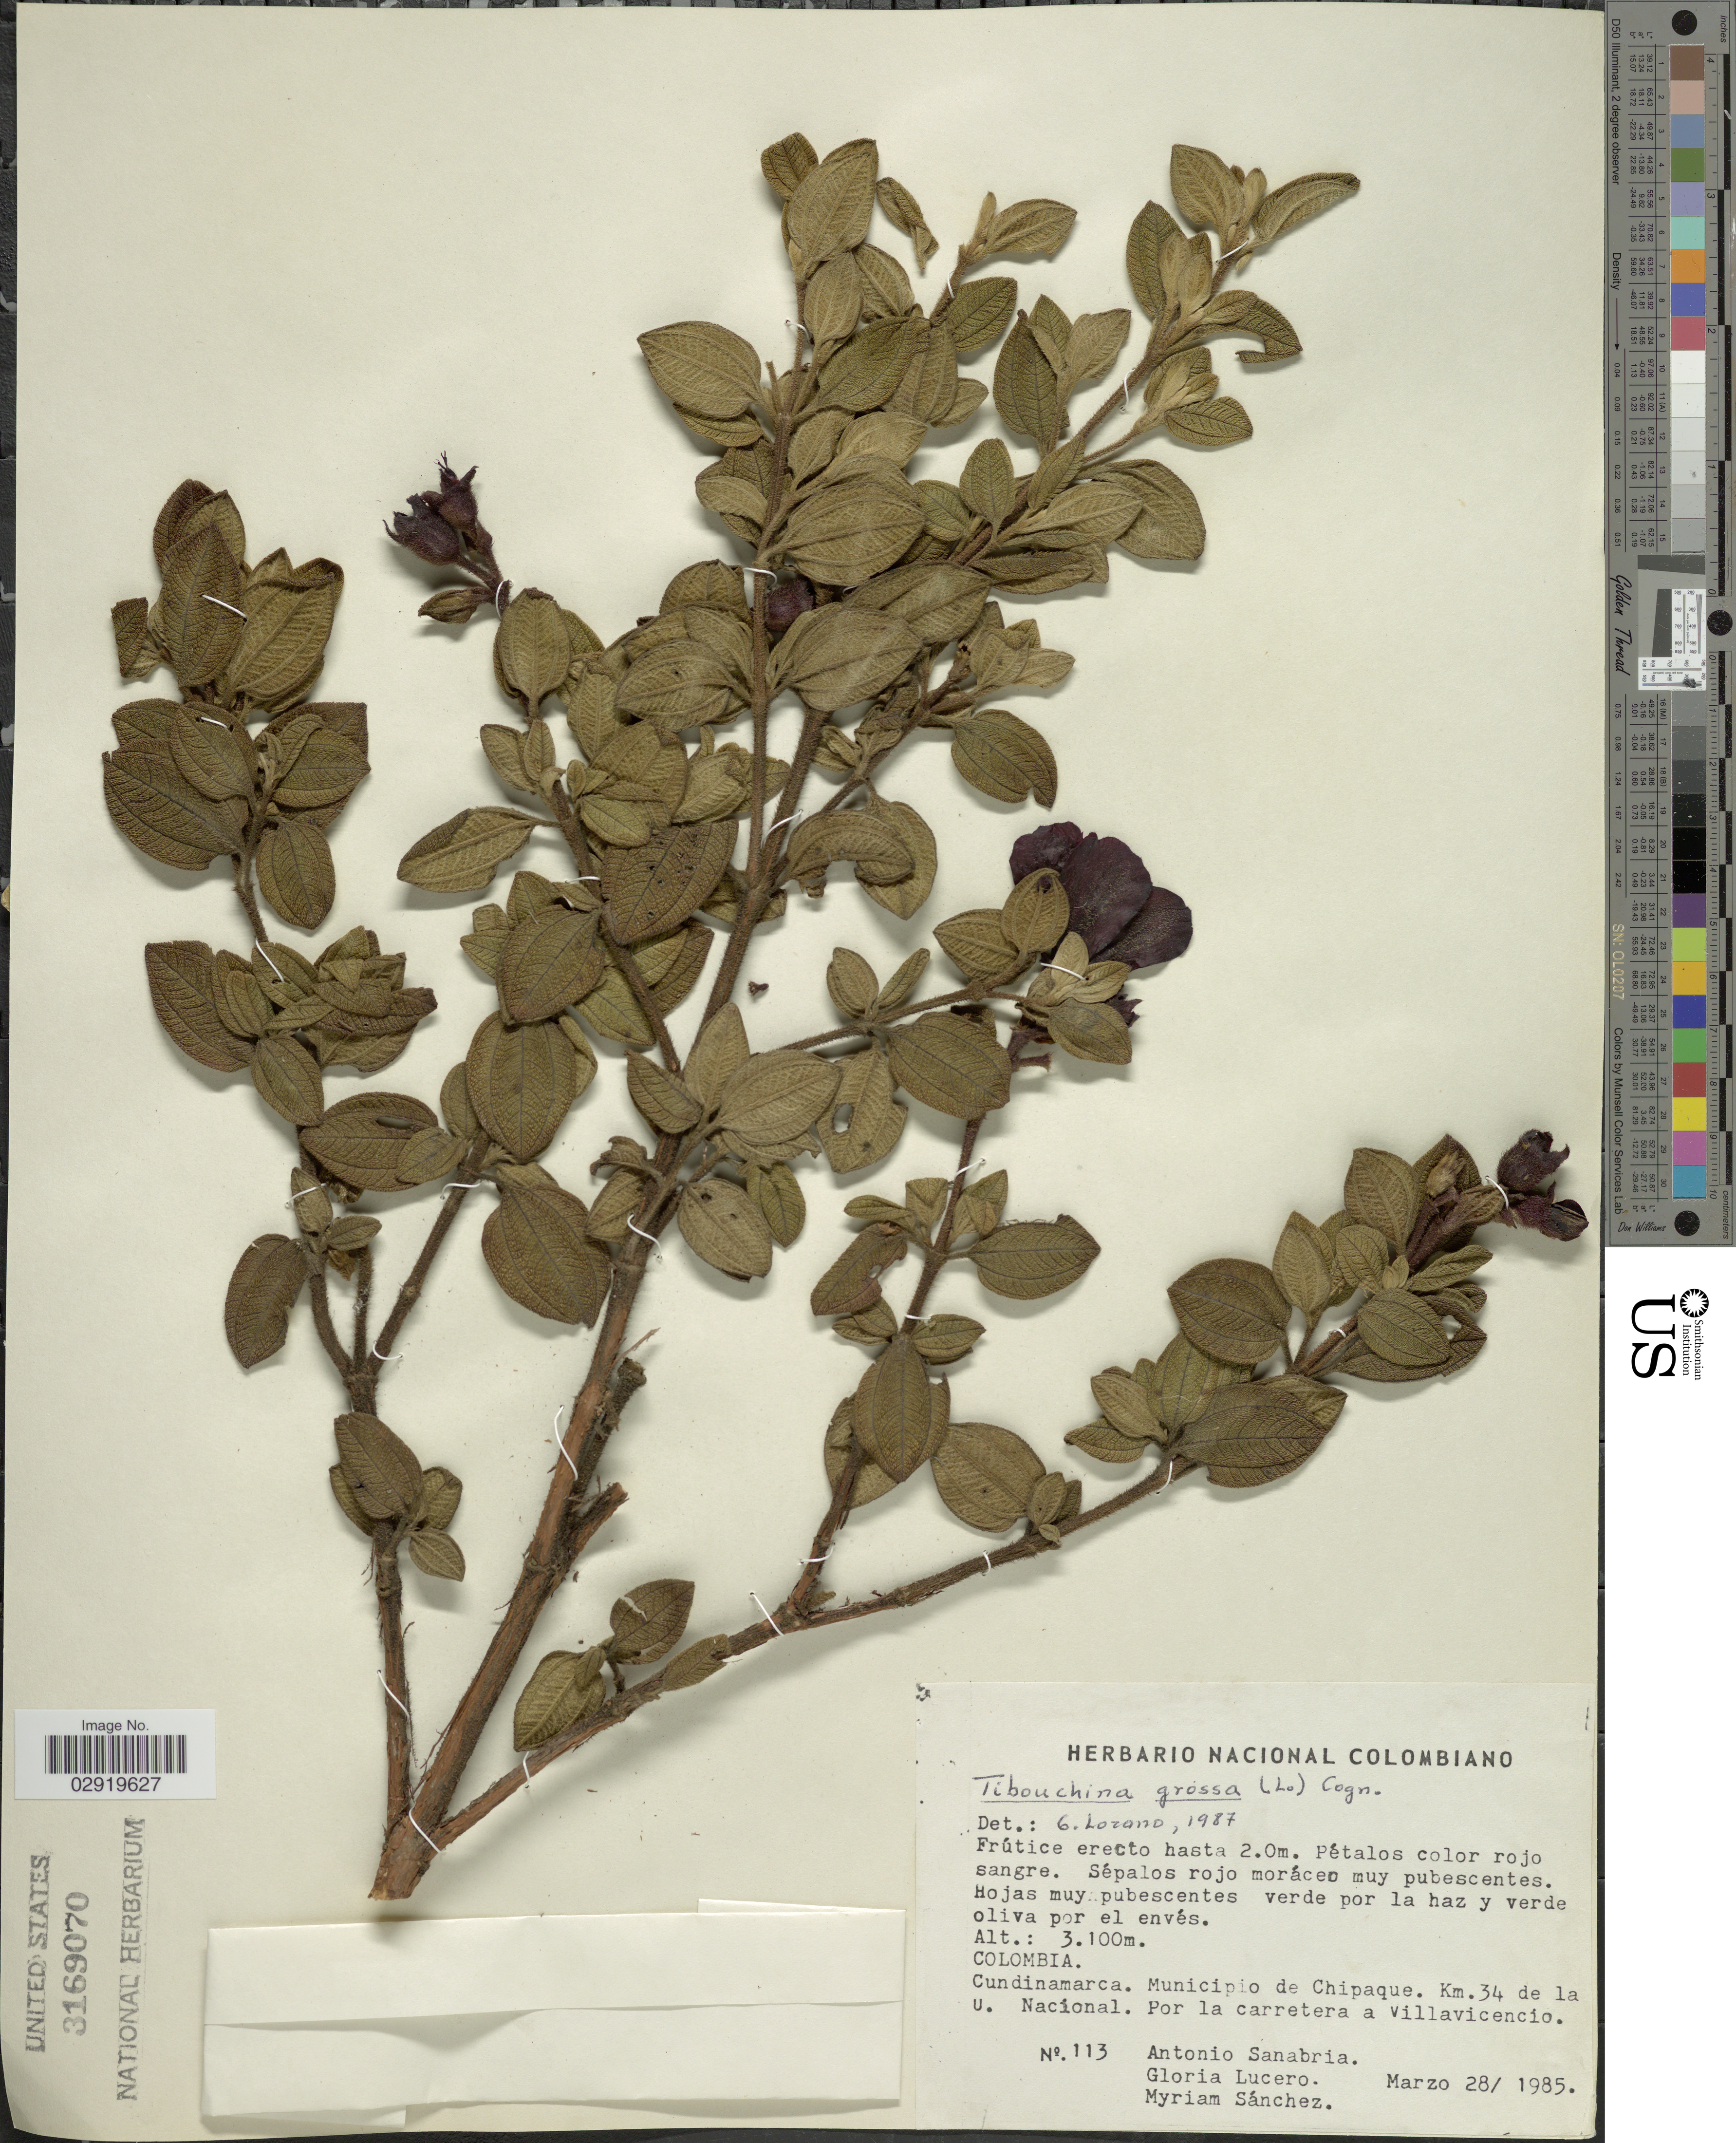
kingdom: Plantae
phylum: Tracheophyta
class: Magnoliopsida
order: Myrtales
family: Melastomataceae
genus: Chaetogastra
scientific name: Chaetogastra grossa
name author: (L. f.) P.J.F. Guim. & Michelang.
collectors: A. Sanabria, G. Lucero & M. Sánchez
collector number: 113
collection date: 1985-03-28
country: Colombia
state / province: Cundinamarca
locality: Municipio de Chipaque. Km. 34 de la U. Nacional. Por la carretera a Villavicencio.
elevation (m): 3100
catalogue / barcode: US 3169070